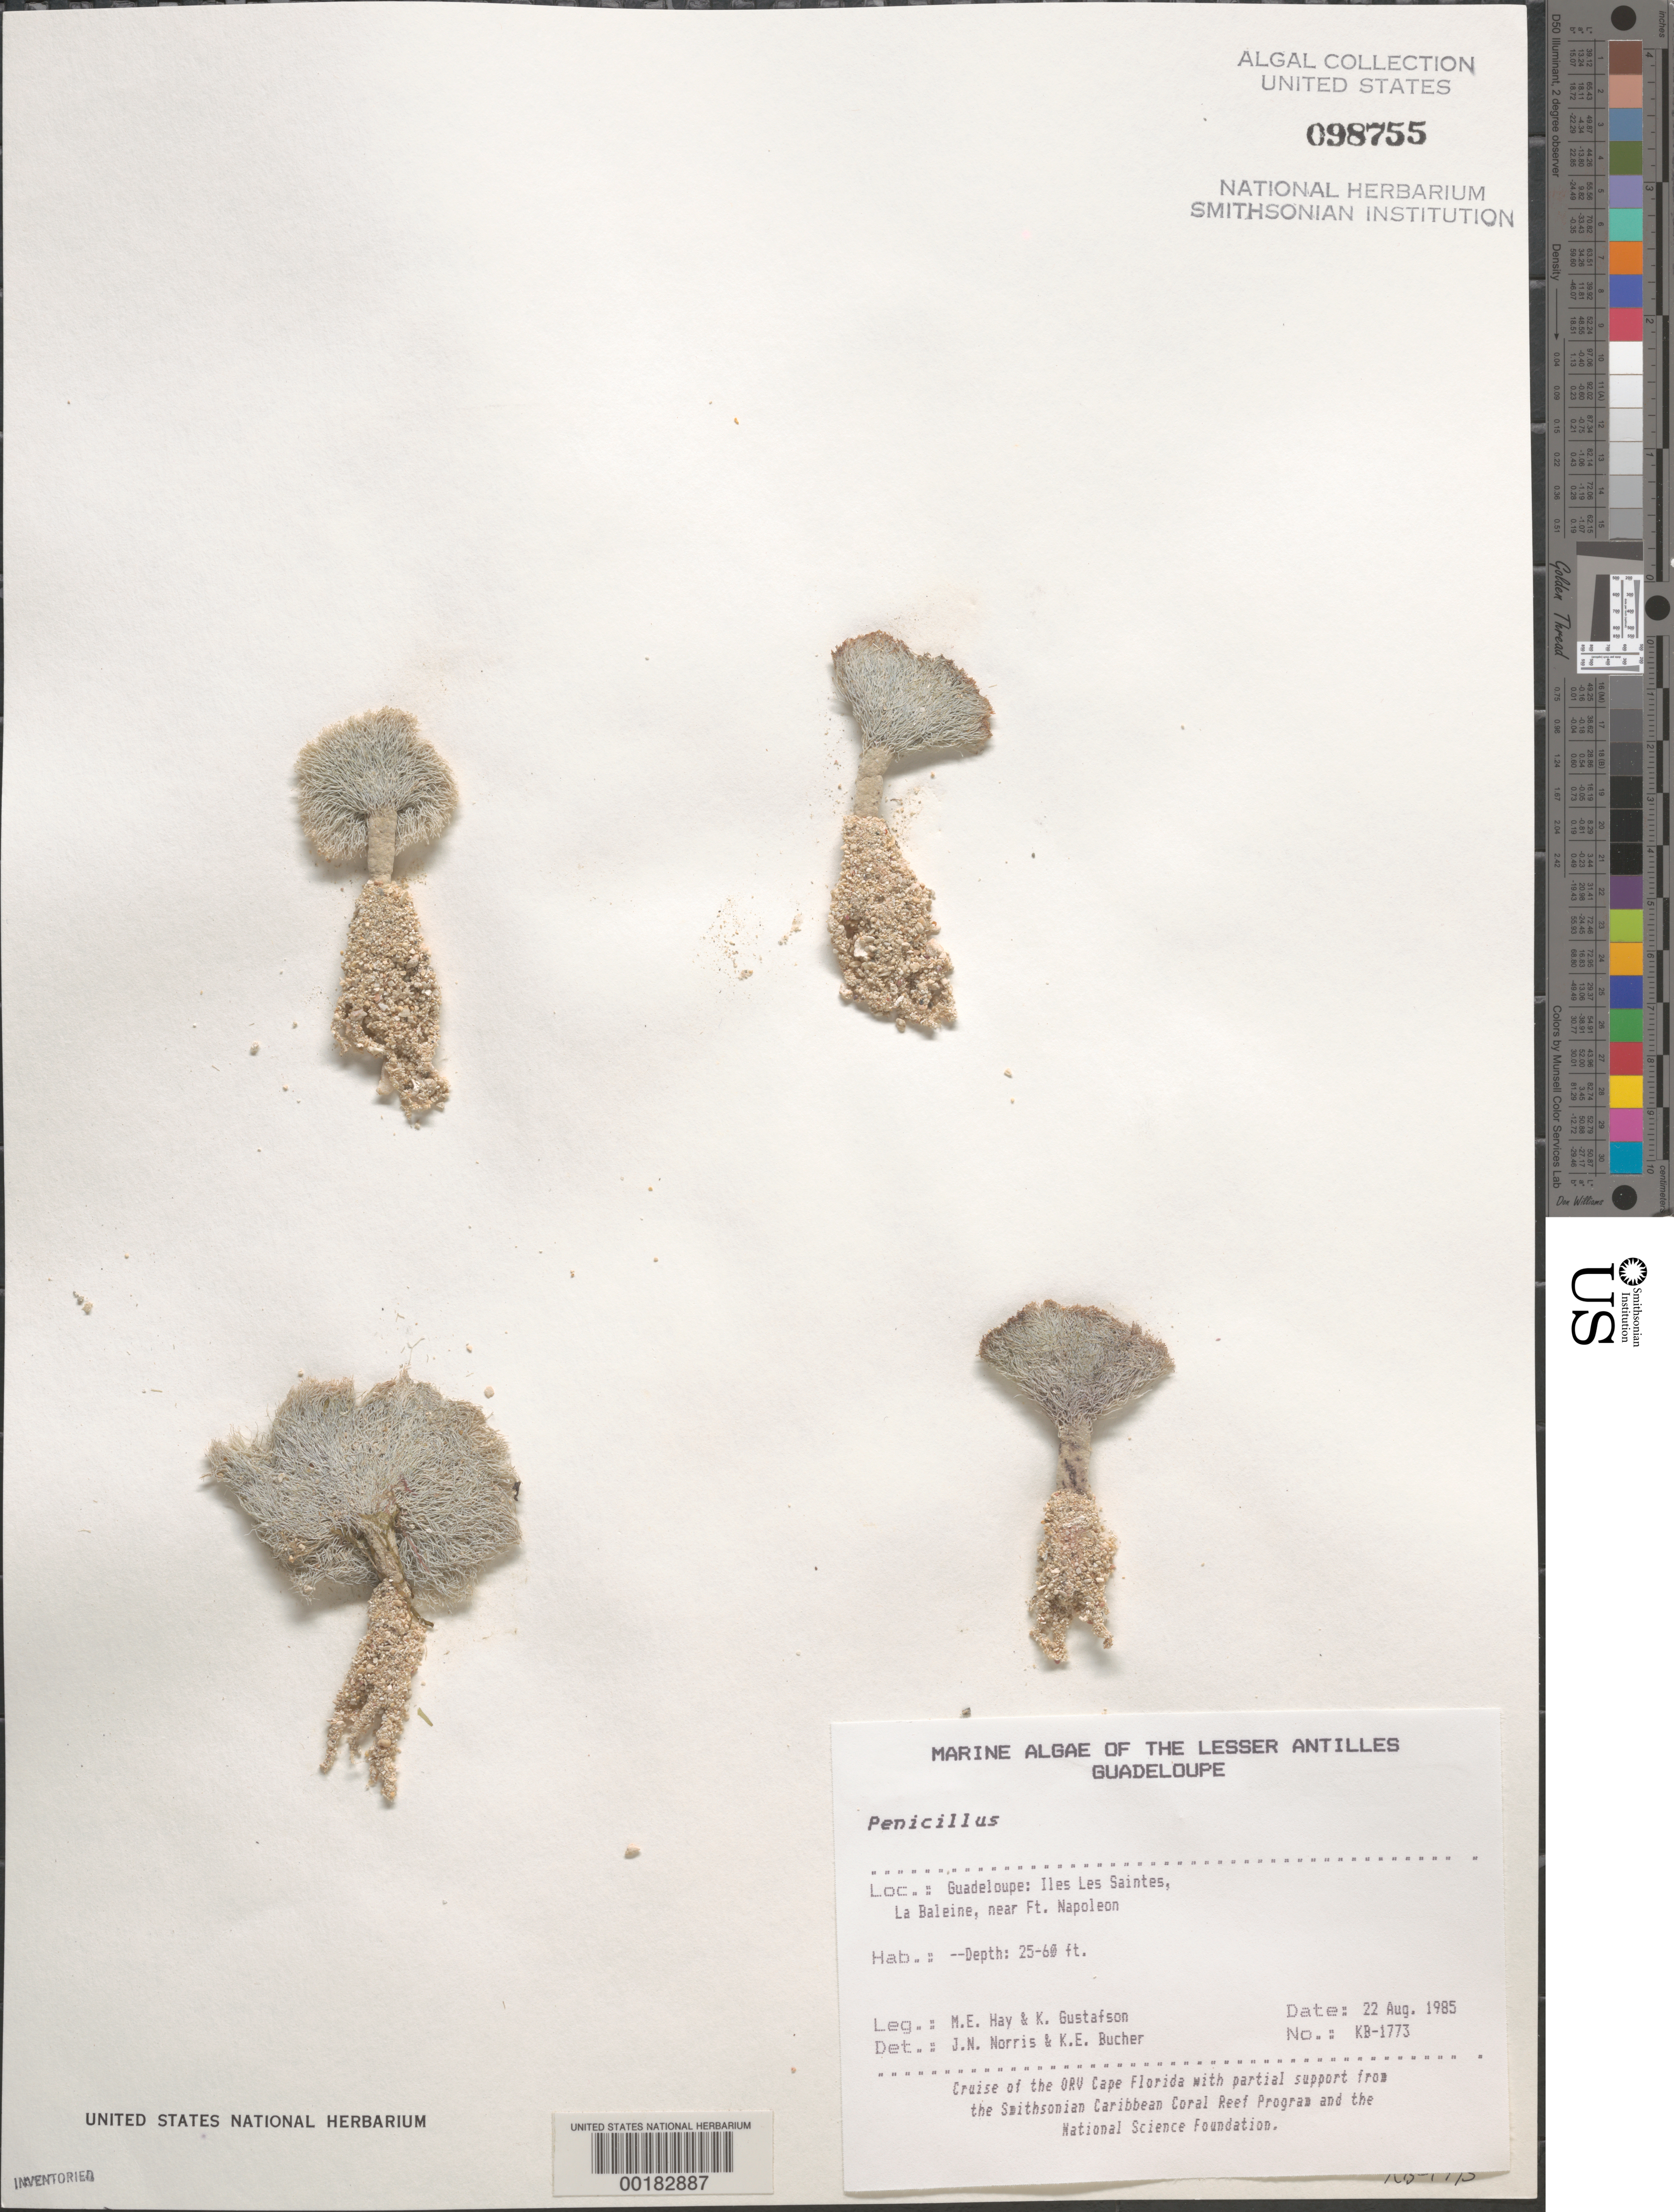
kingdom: Plantae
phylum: Chlorophyta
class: Ulvophyceae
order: Bryopsidales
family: Udoteaceae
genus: Penicillus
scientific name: Penicillus sp.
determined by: Norris, J. N.; Bucher, K. E.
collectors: M. E. Hay & K. Gustafson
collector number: KB-1773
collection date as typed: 22 Aug 1985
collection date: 1985-08-22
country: Guadeloupe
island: Iles des Saintes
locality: La Baleine, near Fort Napoleon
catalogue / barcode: US 98755